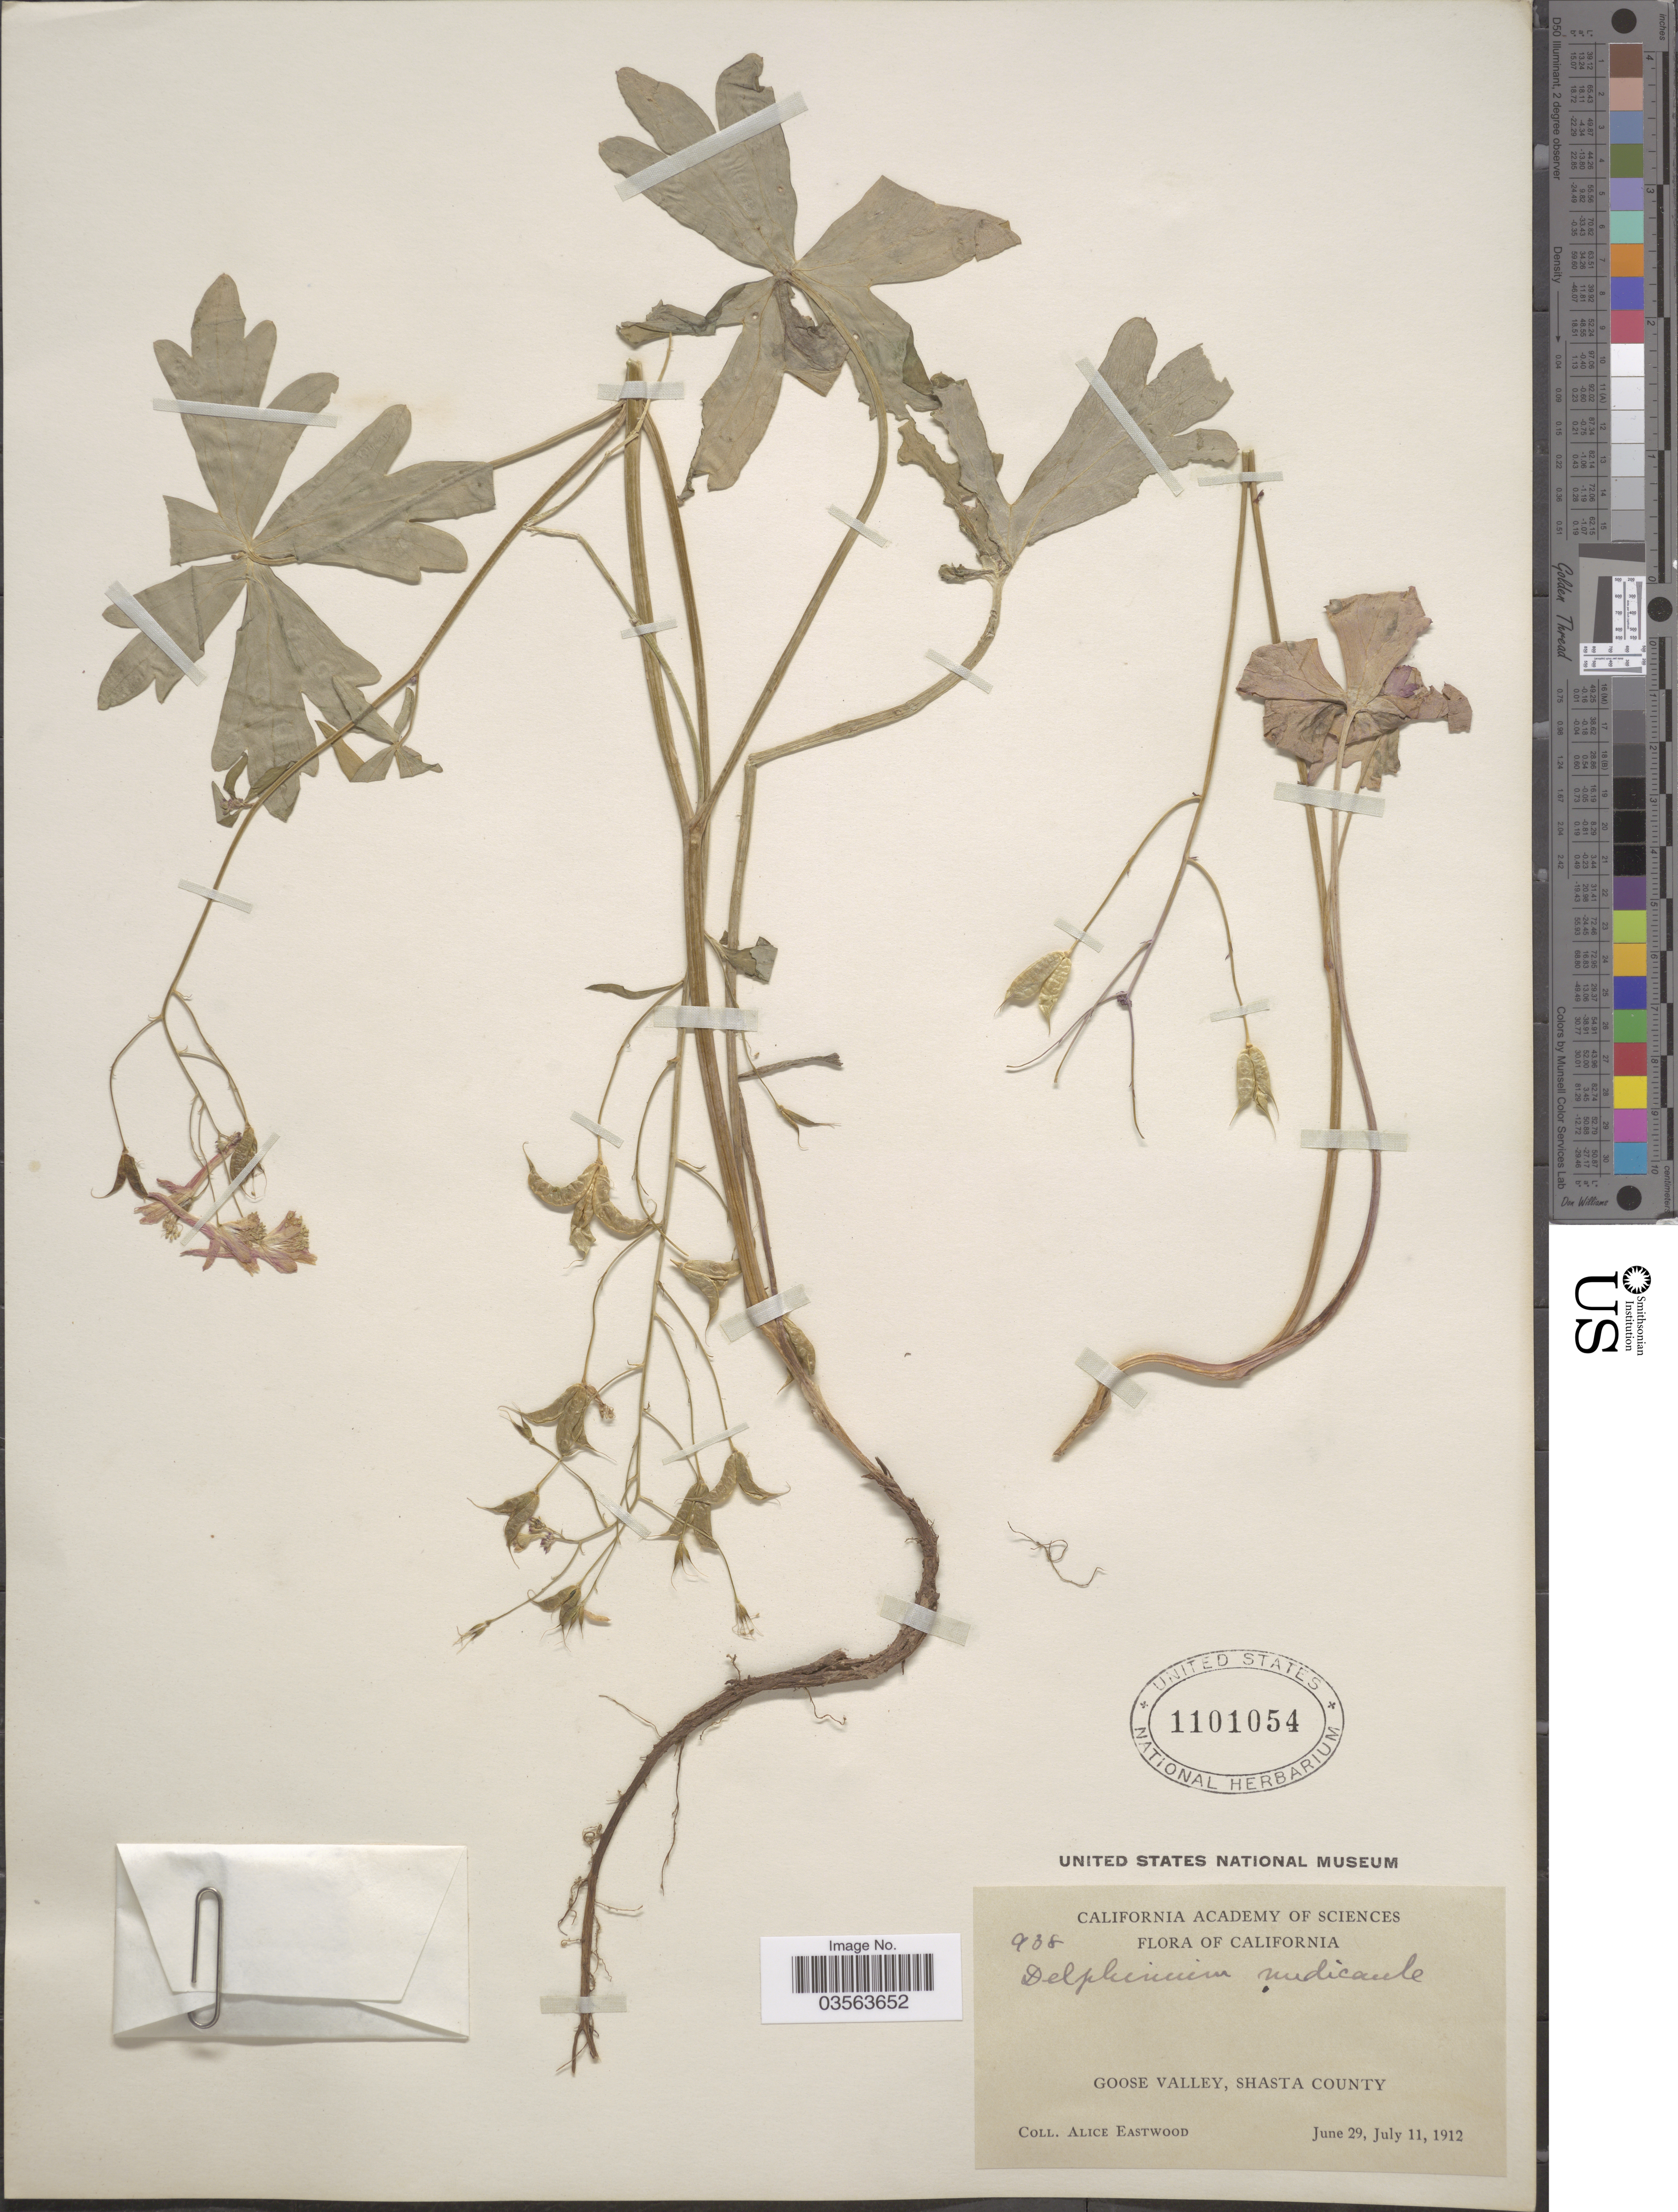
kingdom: Plantae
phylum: Tracheophyta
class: Magnoliopsida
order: Ranunculales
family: Ranunculaceae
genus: Delphinium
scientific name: Delphinium nudicaule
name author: Torr. & A. Gray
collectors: A. Eastwood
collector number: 938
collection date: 1912-06-29/1912-07-11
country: United States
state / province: California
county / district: Shasta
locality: Goose Valley, Shasta County.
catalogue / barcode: US 1101054